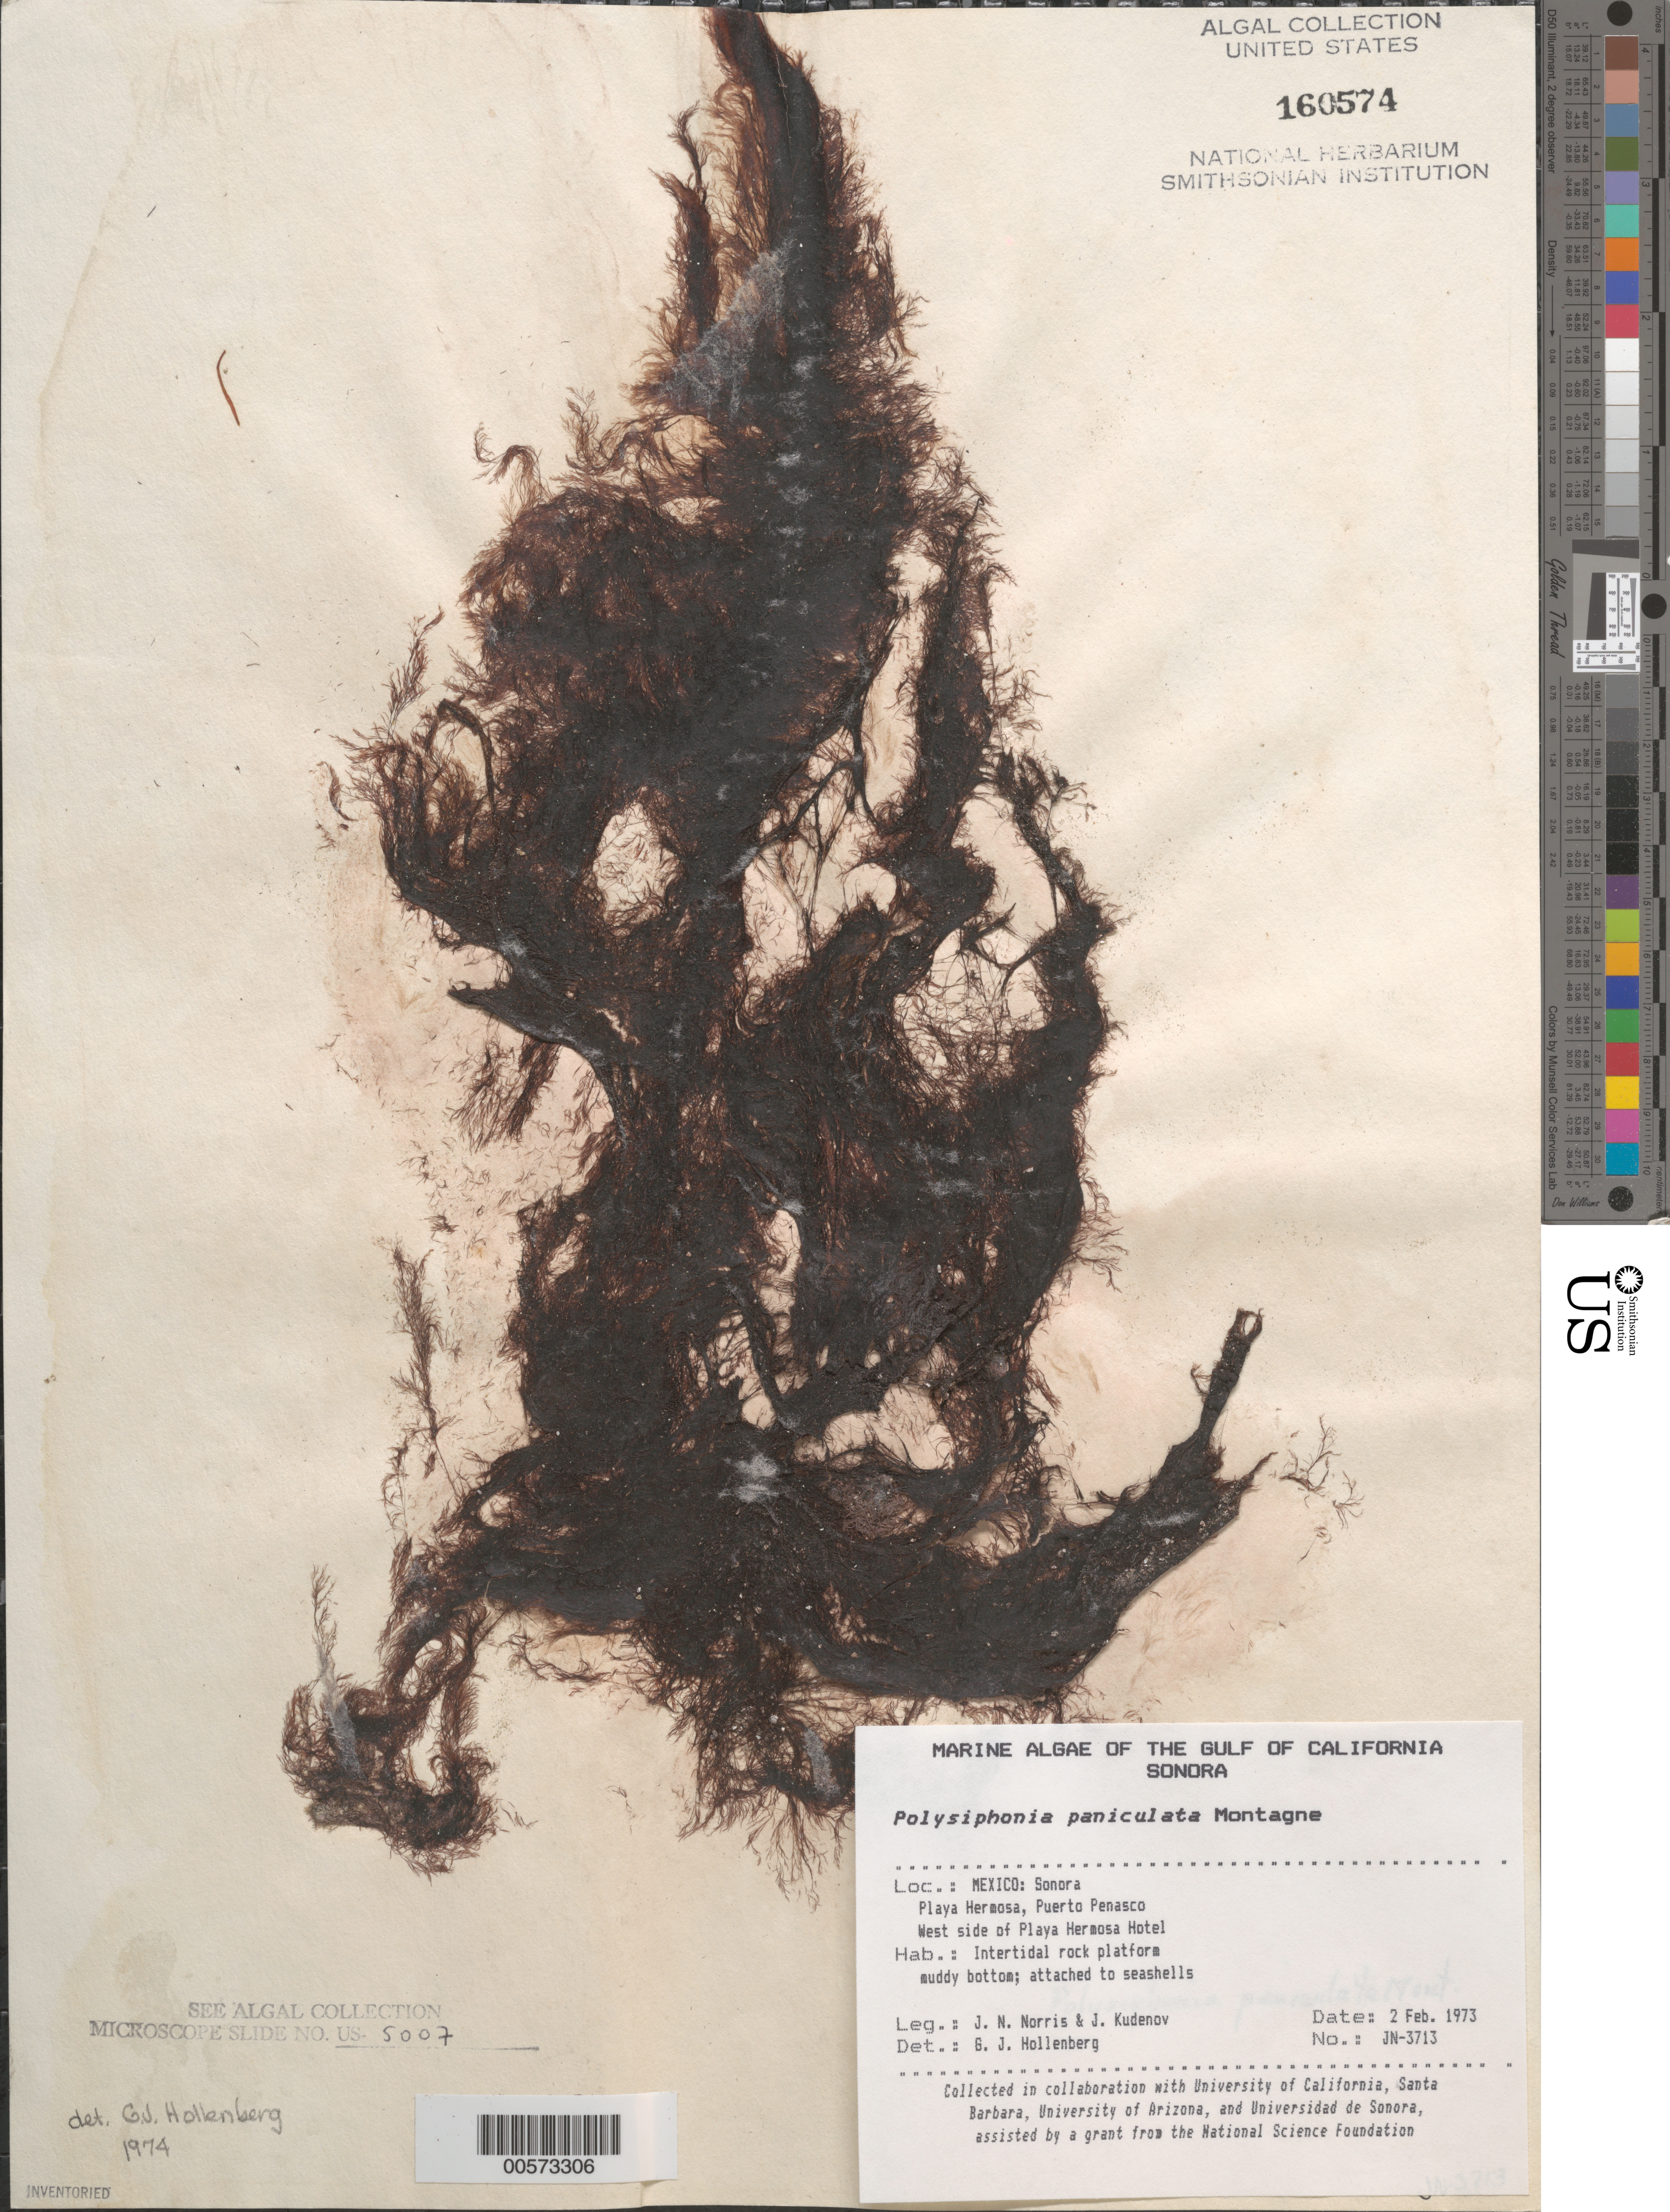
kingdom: Plantae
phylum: Rhodophyta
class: Florideophyceae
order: Ceramiales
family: Rhodomelaceae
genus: Eutrichosiphonia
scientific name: Eutrichosiphonia paniculata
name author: (Mont.) D.E.Bustamante & T.O. Cho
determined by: Algae name updating Project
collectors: J. N. Norris & J. Kudenov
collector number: JN-3713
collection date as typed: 02 Feb 1973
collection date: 1973-02-02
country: Mexico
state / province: Sonora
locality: Playa Hermosa, Puerto Penasco, Playa Hermosa Hotel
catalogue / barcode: US 160574